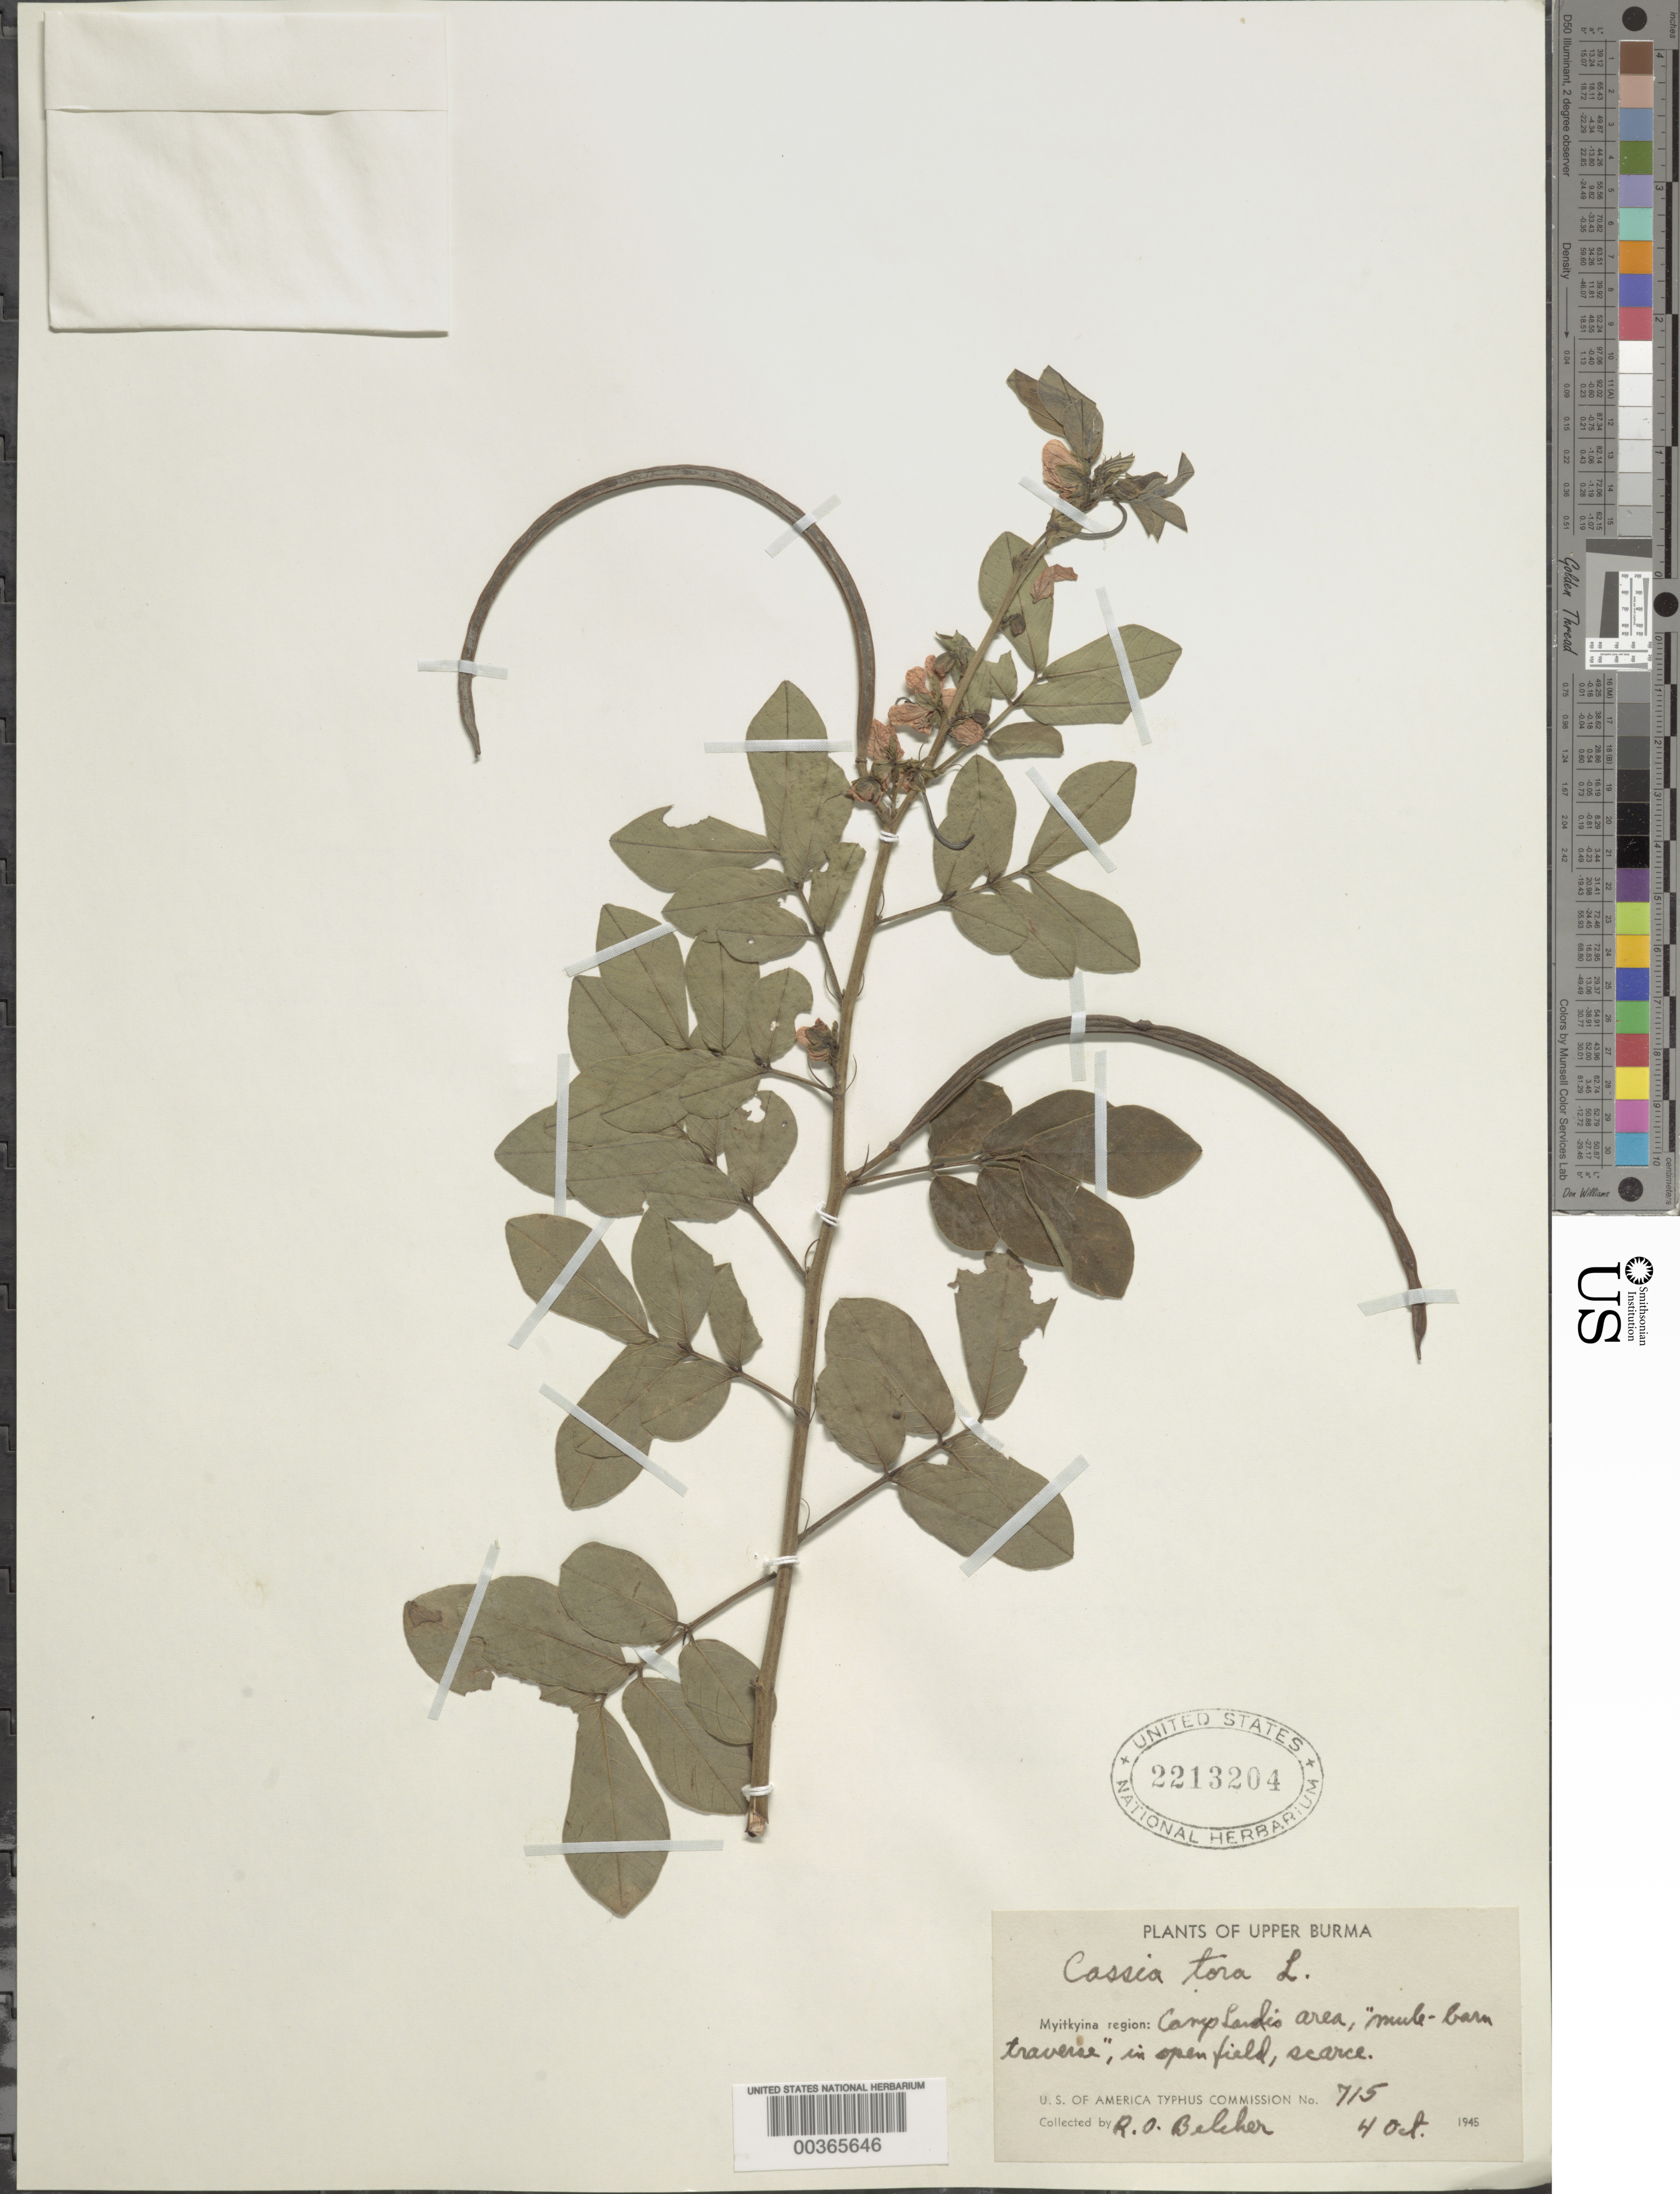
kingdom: Plantae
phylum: Tracheophyta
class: Magnoliopsida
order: Fabales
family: Fabaceae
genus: Senna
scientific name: Senna obtusifolia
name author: (L.) H.S. Irwin & Barneby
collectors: R. Belcher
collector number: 715 USA Typhus Comm.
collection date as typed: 04 Oct 1945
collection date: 1945-10-04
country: Myanmar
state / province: Kachin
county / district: Myitkyina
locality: Myitkyina region; Camp Lardis area, "Mule-Barn Travese"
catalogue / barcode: US 2213204